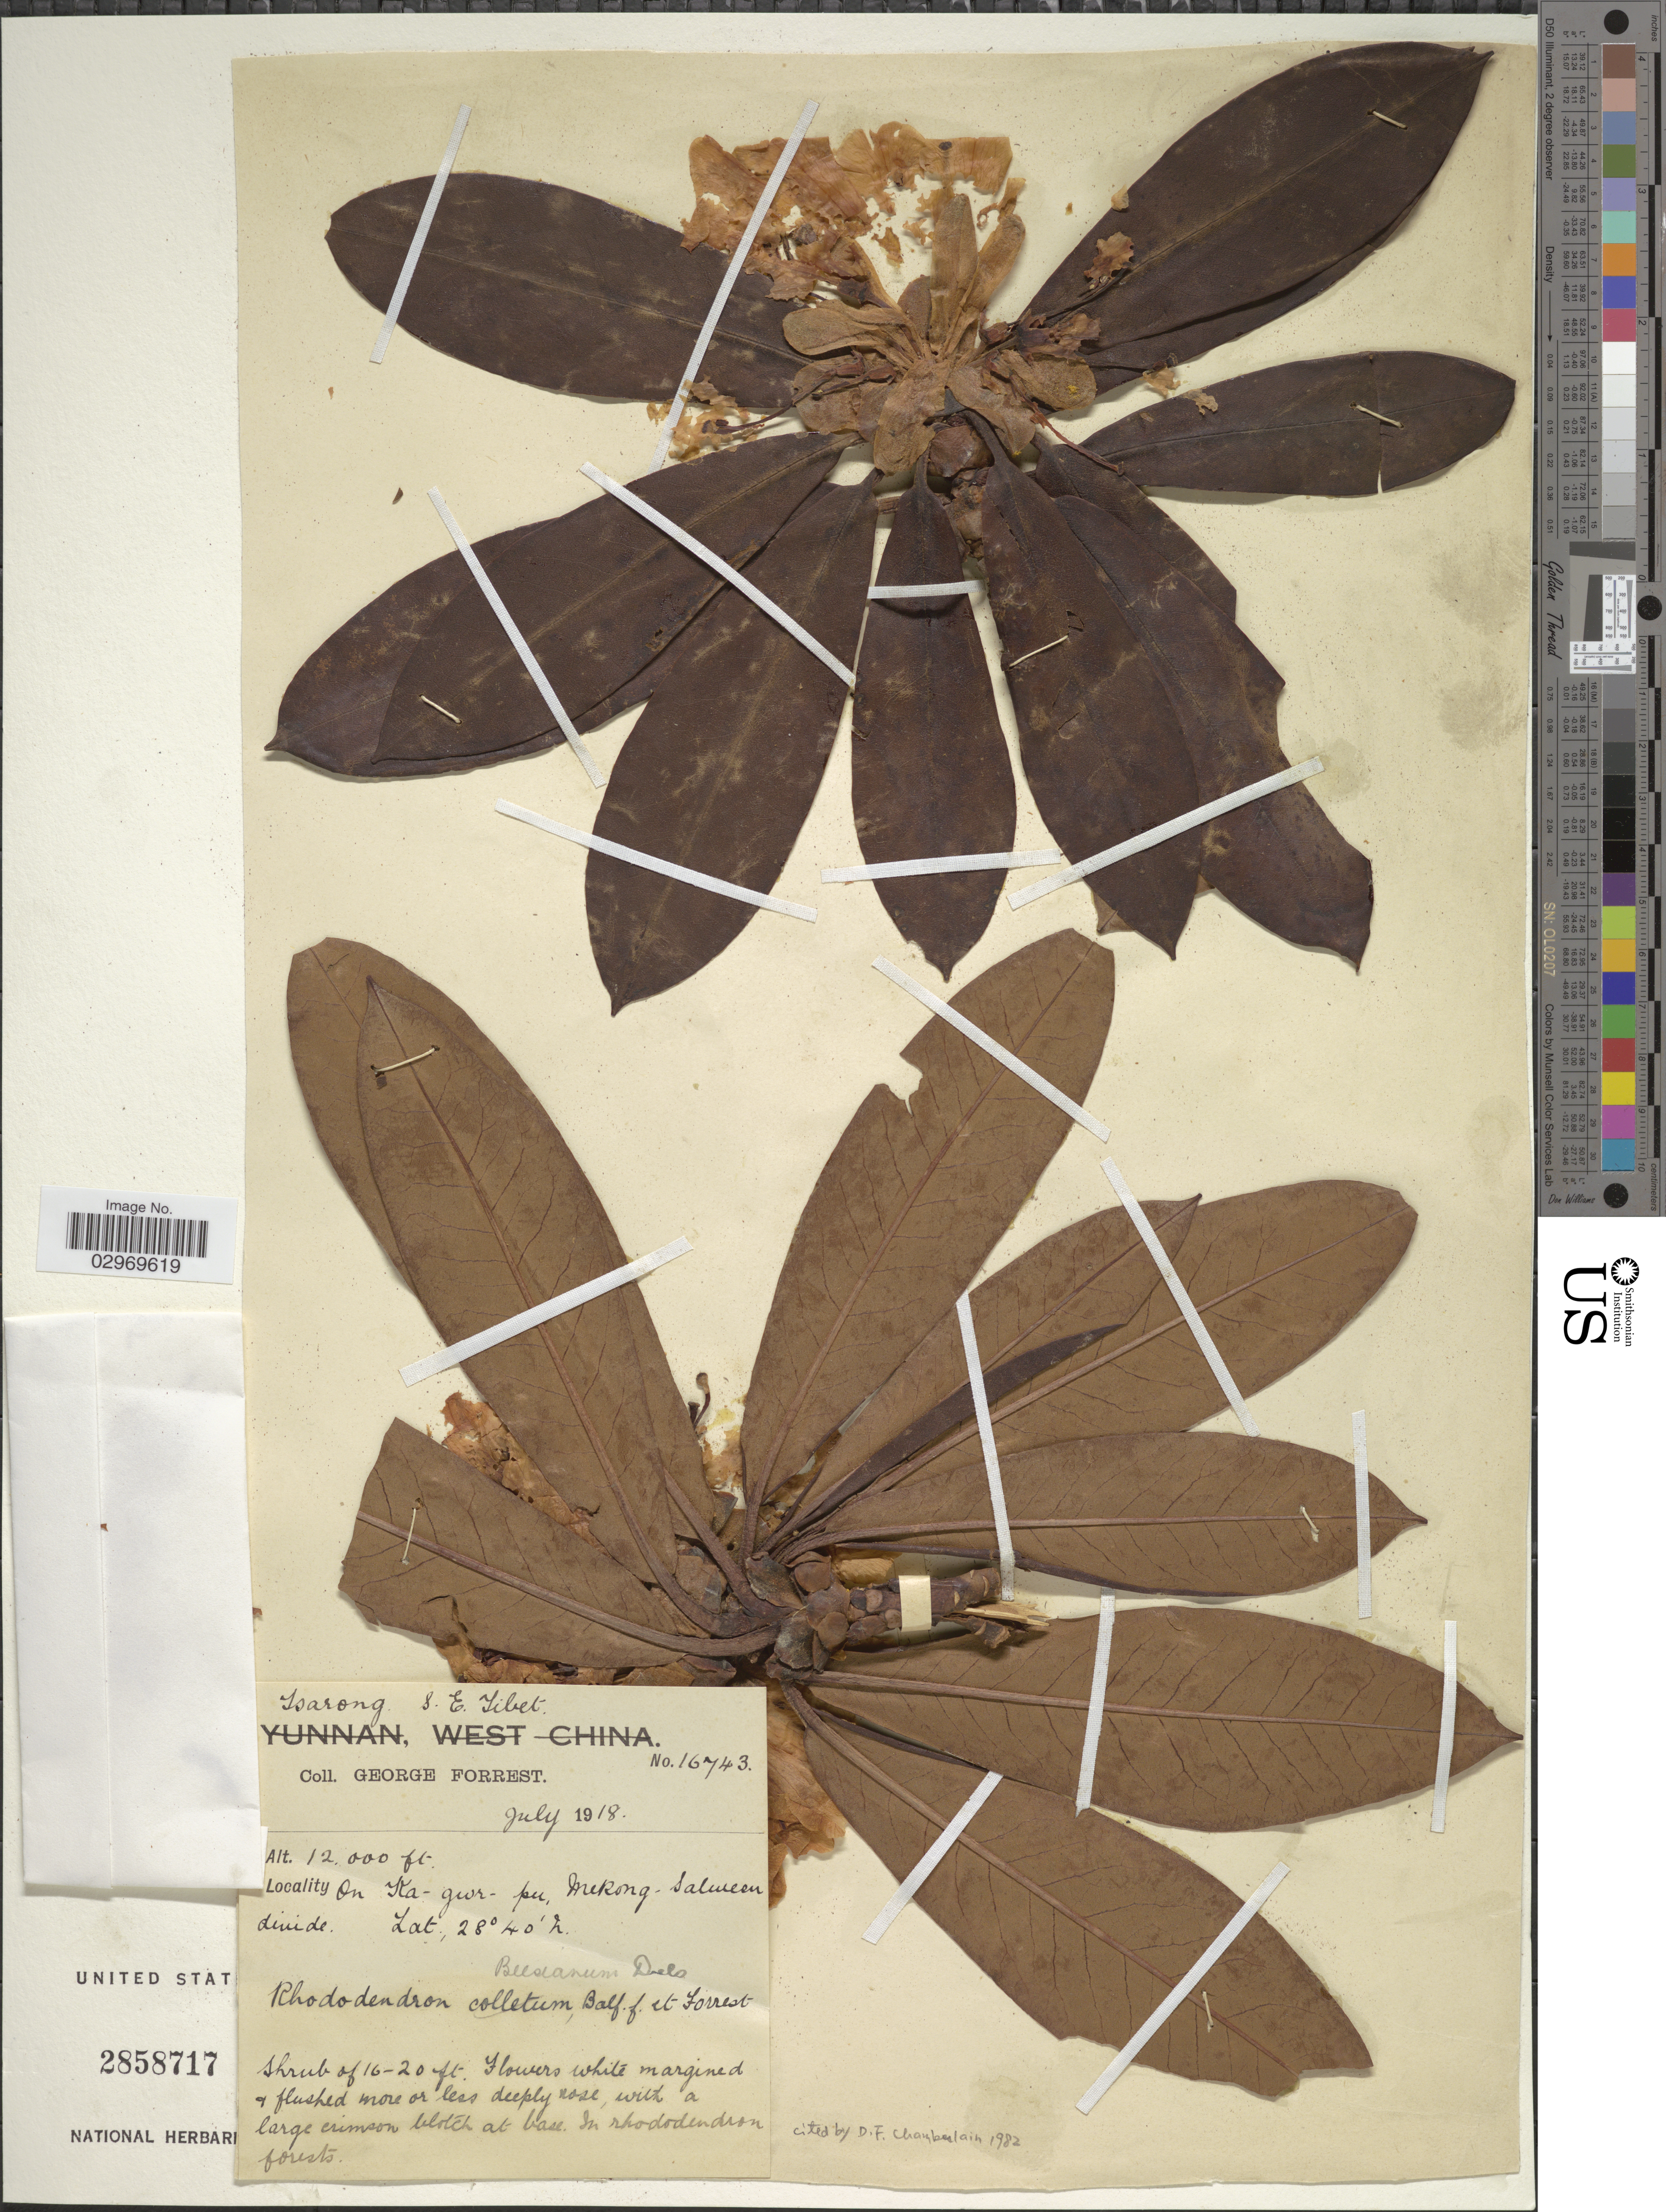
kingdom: Plantae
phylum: Tracheophyta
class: Magnoliopsida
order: Ericales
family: Ericaceae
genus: Rhododendron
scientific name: Rhododendron beesianum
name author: Diels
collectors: G. Forrest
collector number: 16743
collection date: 1918-07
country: China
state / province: Xizang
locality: Tsaron, S.E. Tibet, On Ka-gwe-pu, Mekong-Salween.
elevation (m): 3658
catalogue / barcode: US 2858717